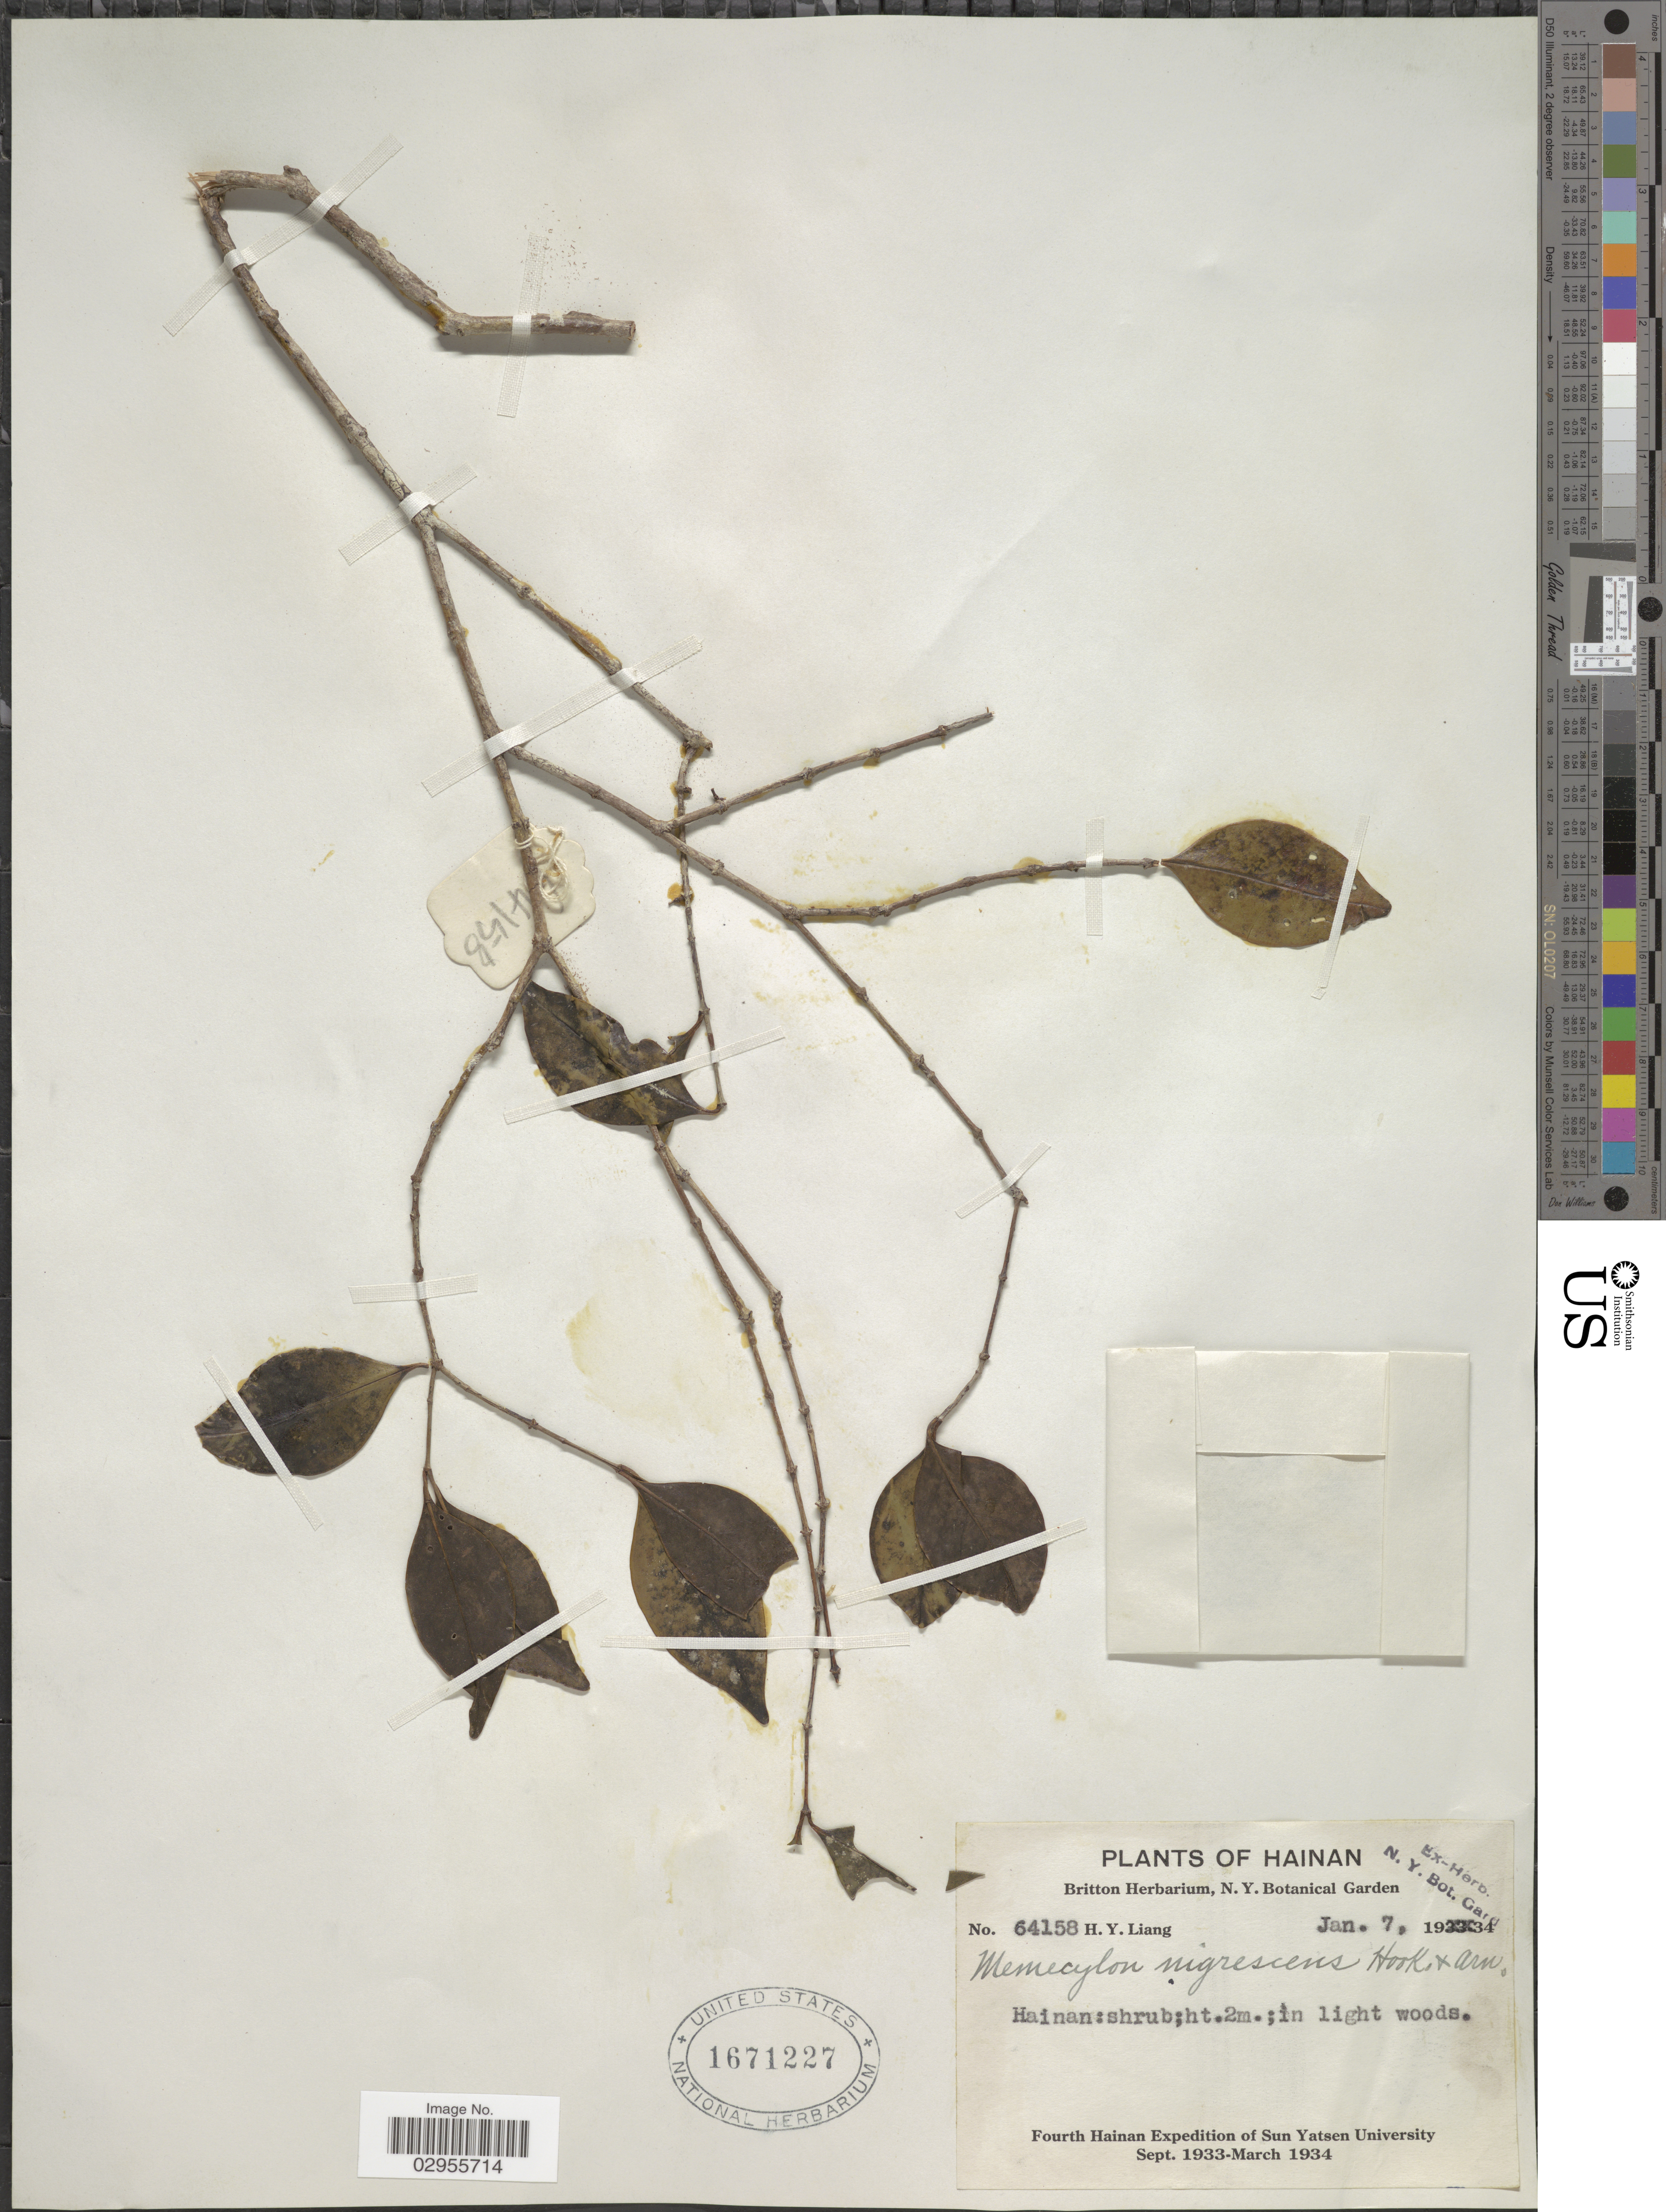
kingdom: Plantae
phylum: Tracheophyta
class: Magnoliopsida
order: Myrtales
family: Melastomataceae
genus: Memecylon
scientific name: Memecylon nigrescens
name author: Hook. & Arn.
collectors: H. Y. Liang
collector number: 64158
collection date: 1934-01-07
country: China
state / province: Hainan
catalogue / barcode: US 1671227